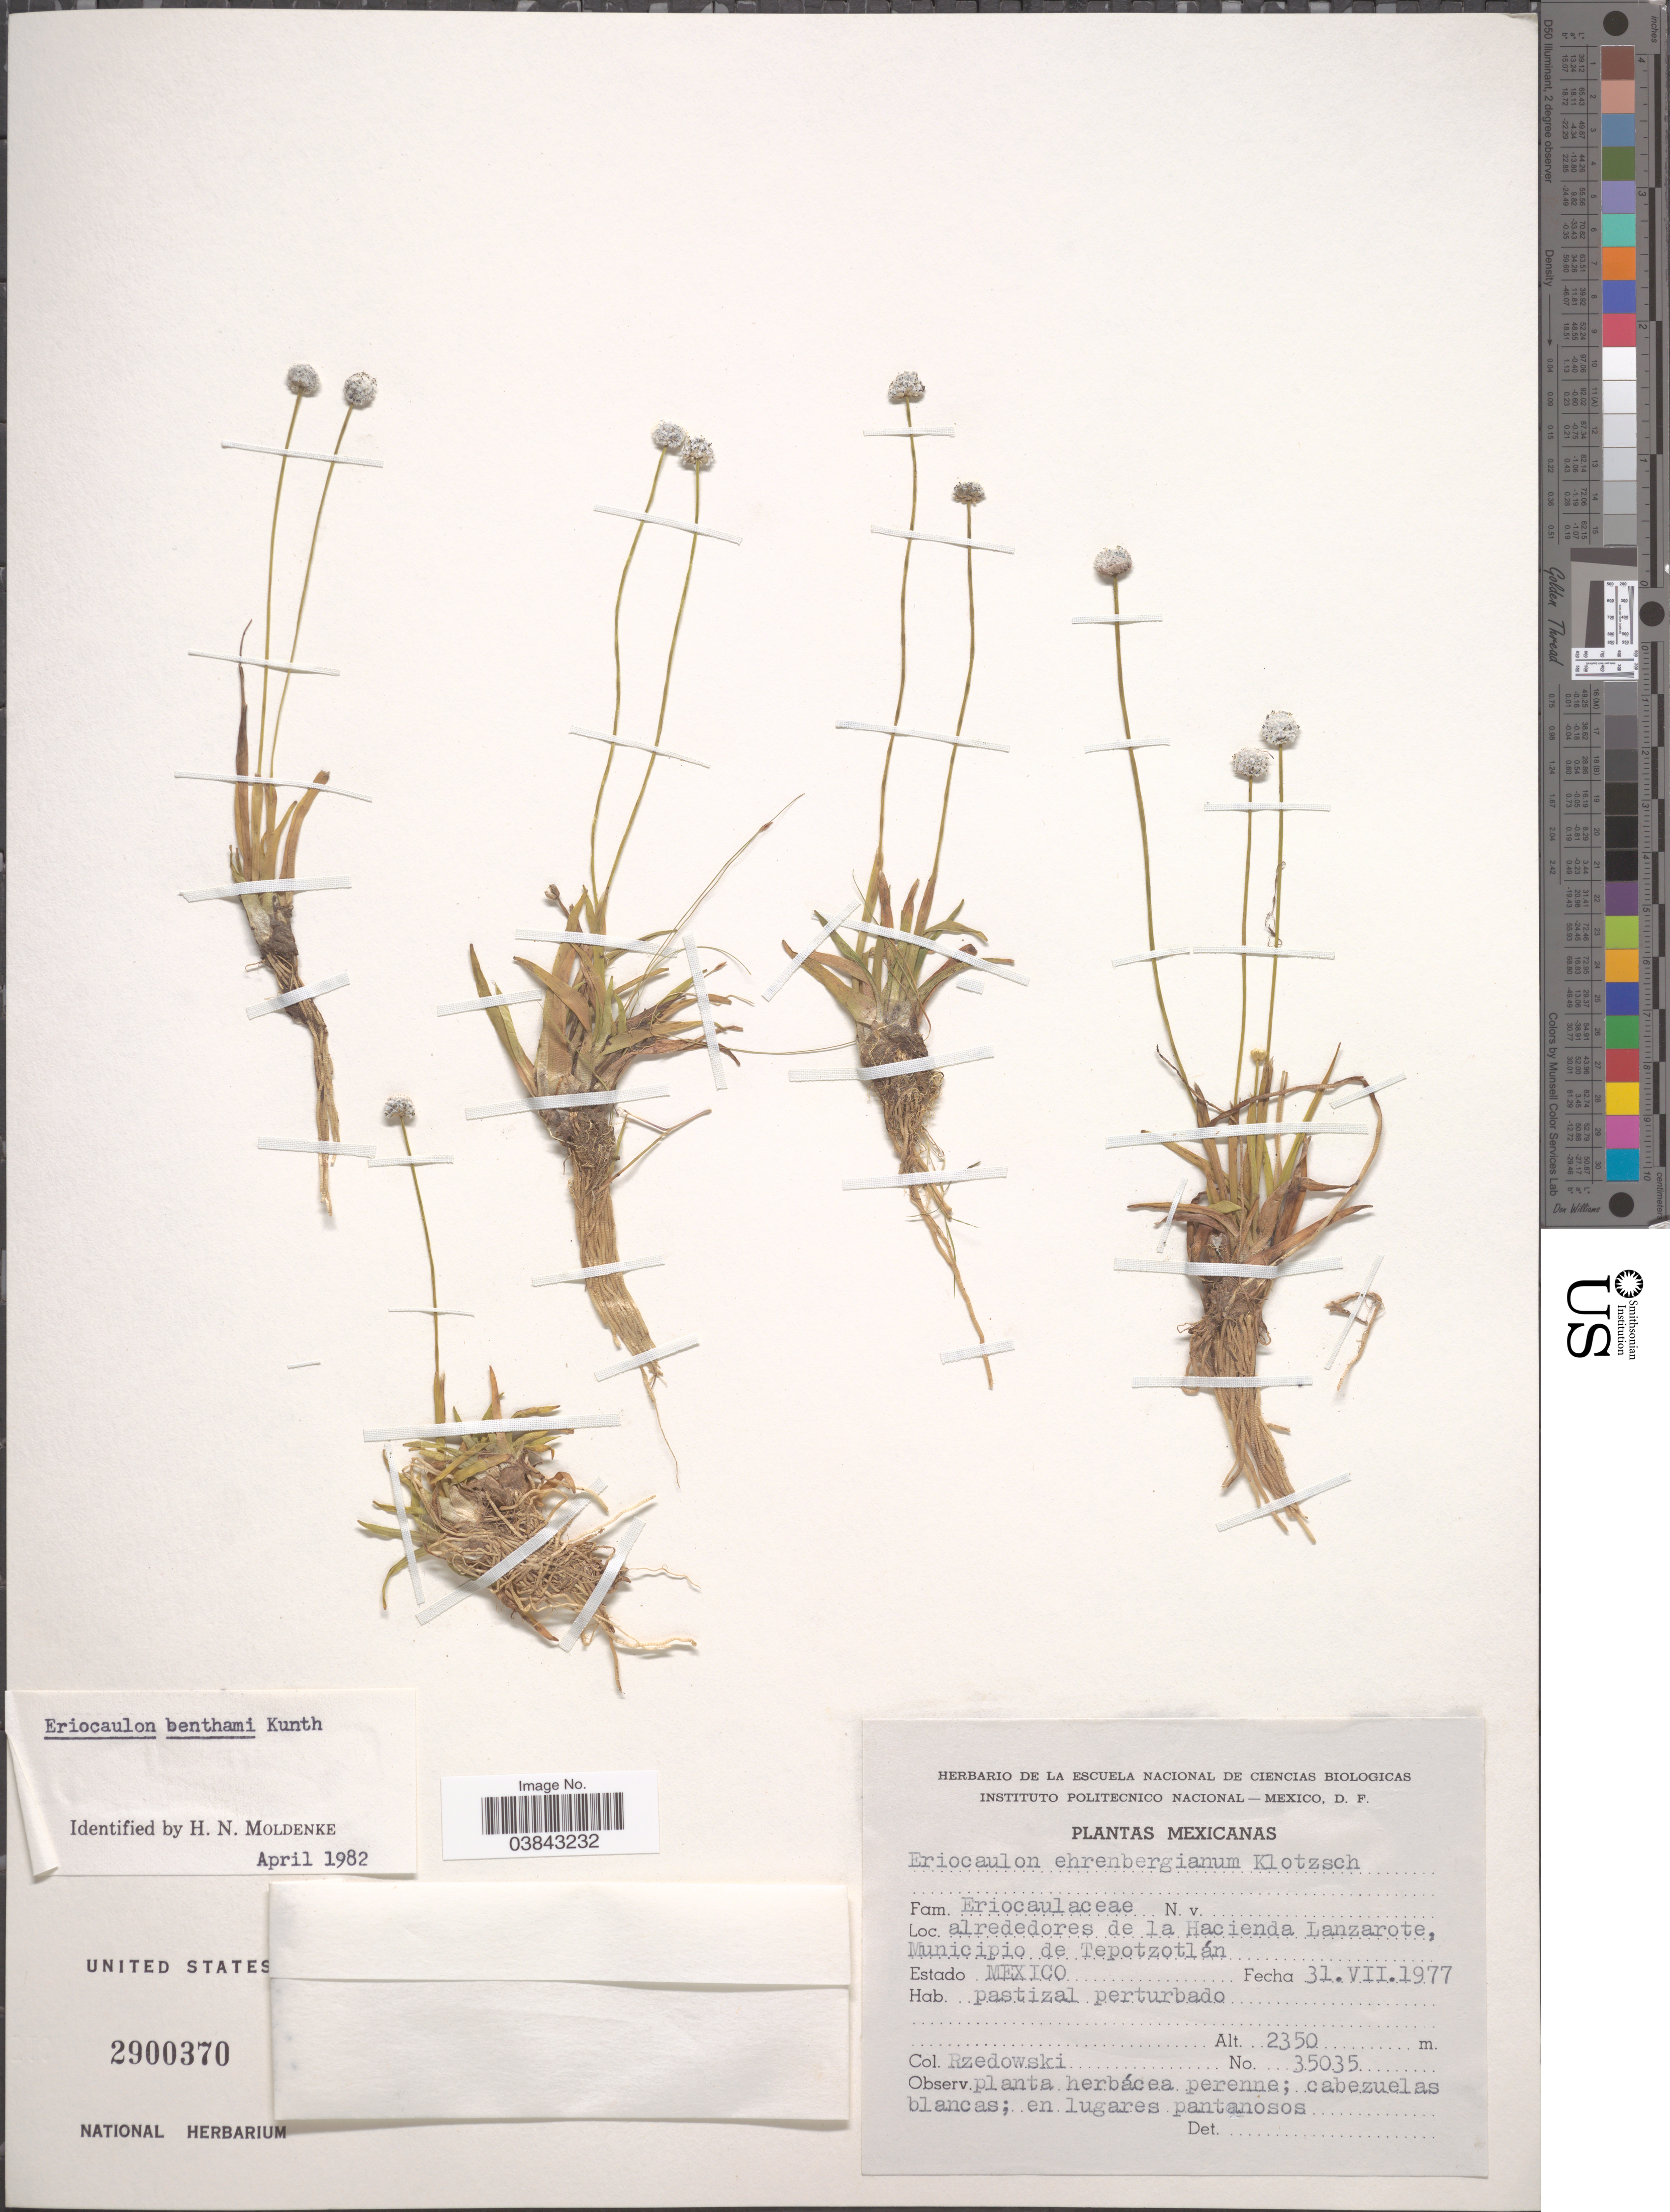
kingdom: Plantae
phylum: Tracheophyta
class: Liliopsida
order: Poales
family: Eriocaulaceae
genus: Eriocaulon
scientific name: Eriocaulon benthamii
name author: Kunth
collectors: Rzedowski, --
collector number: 35035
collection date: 1977-07-31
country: Mexico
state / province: México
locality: Alrededores de la Hacienda Lanzarote, Municipio de Tepotzotlán.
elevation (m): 2350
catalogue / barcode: US 2900370